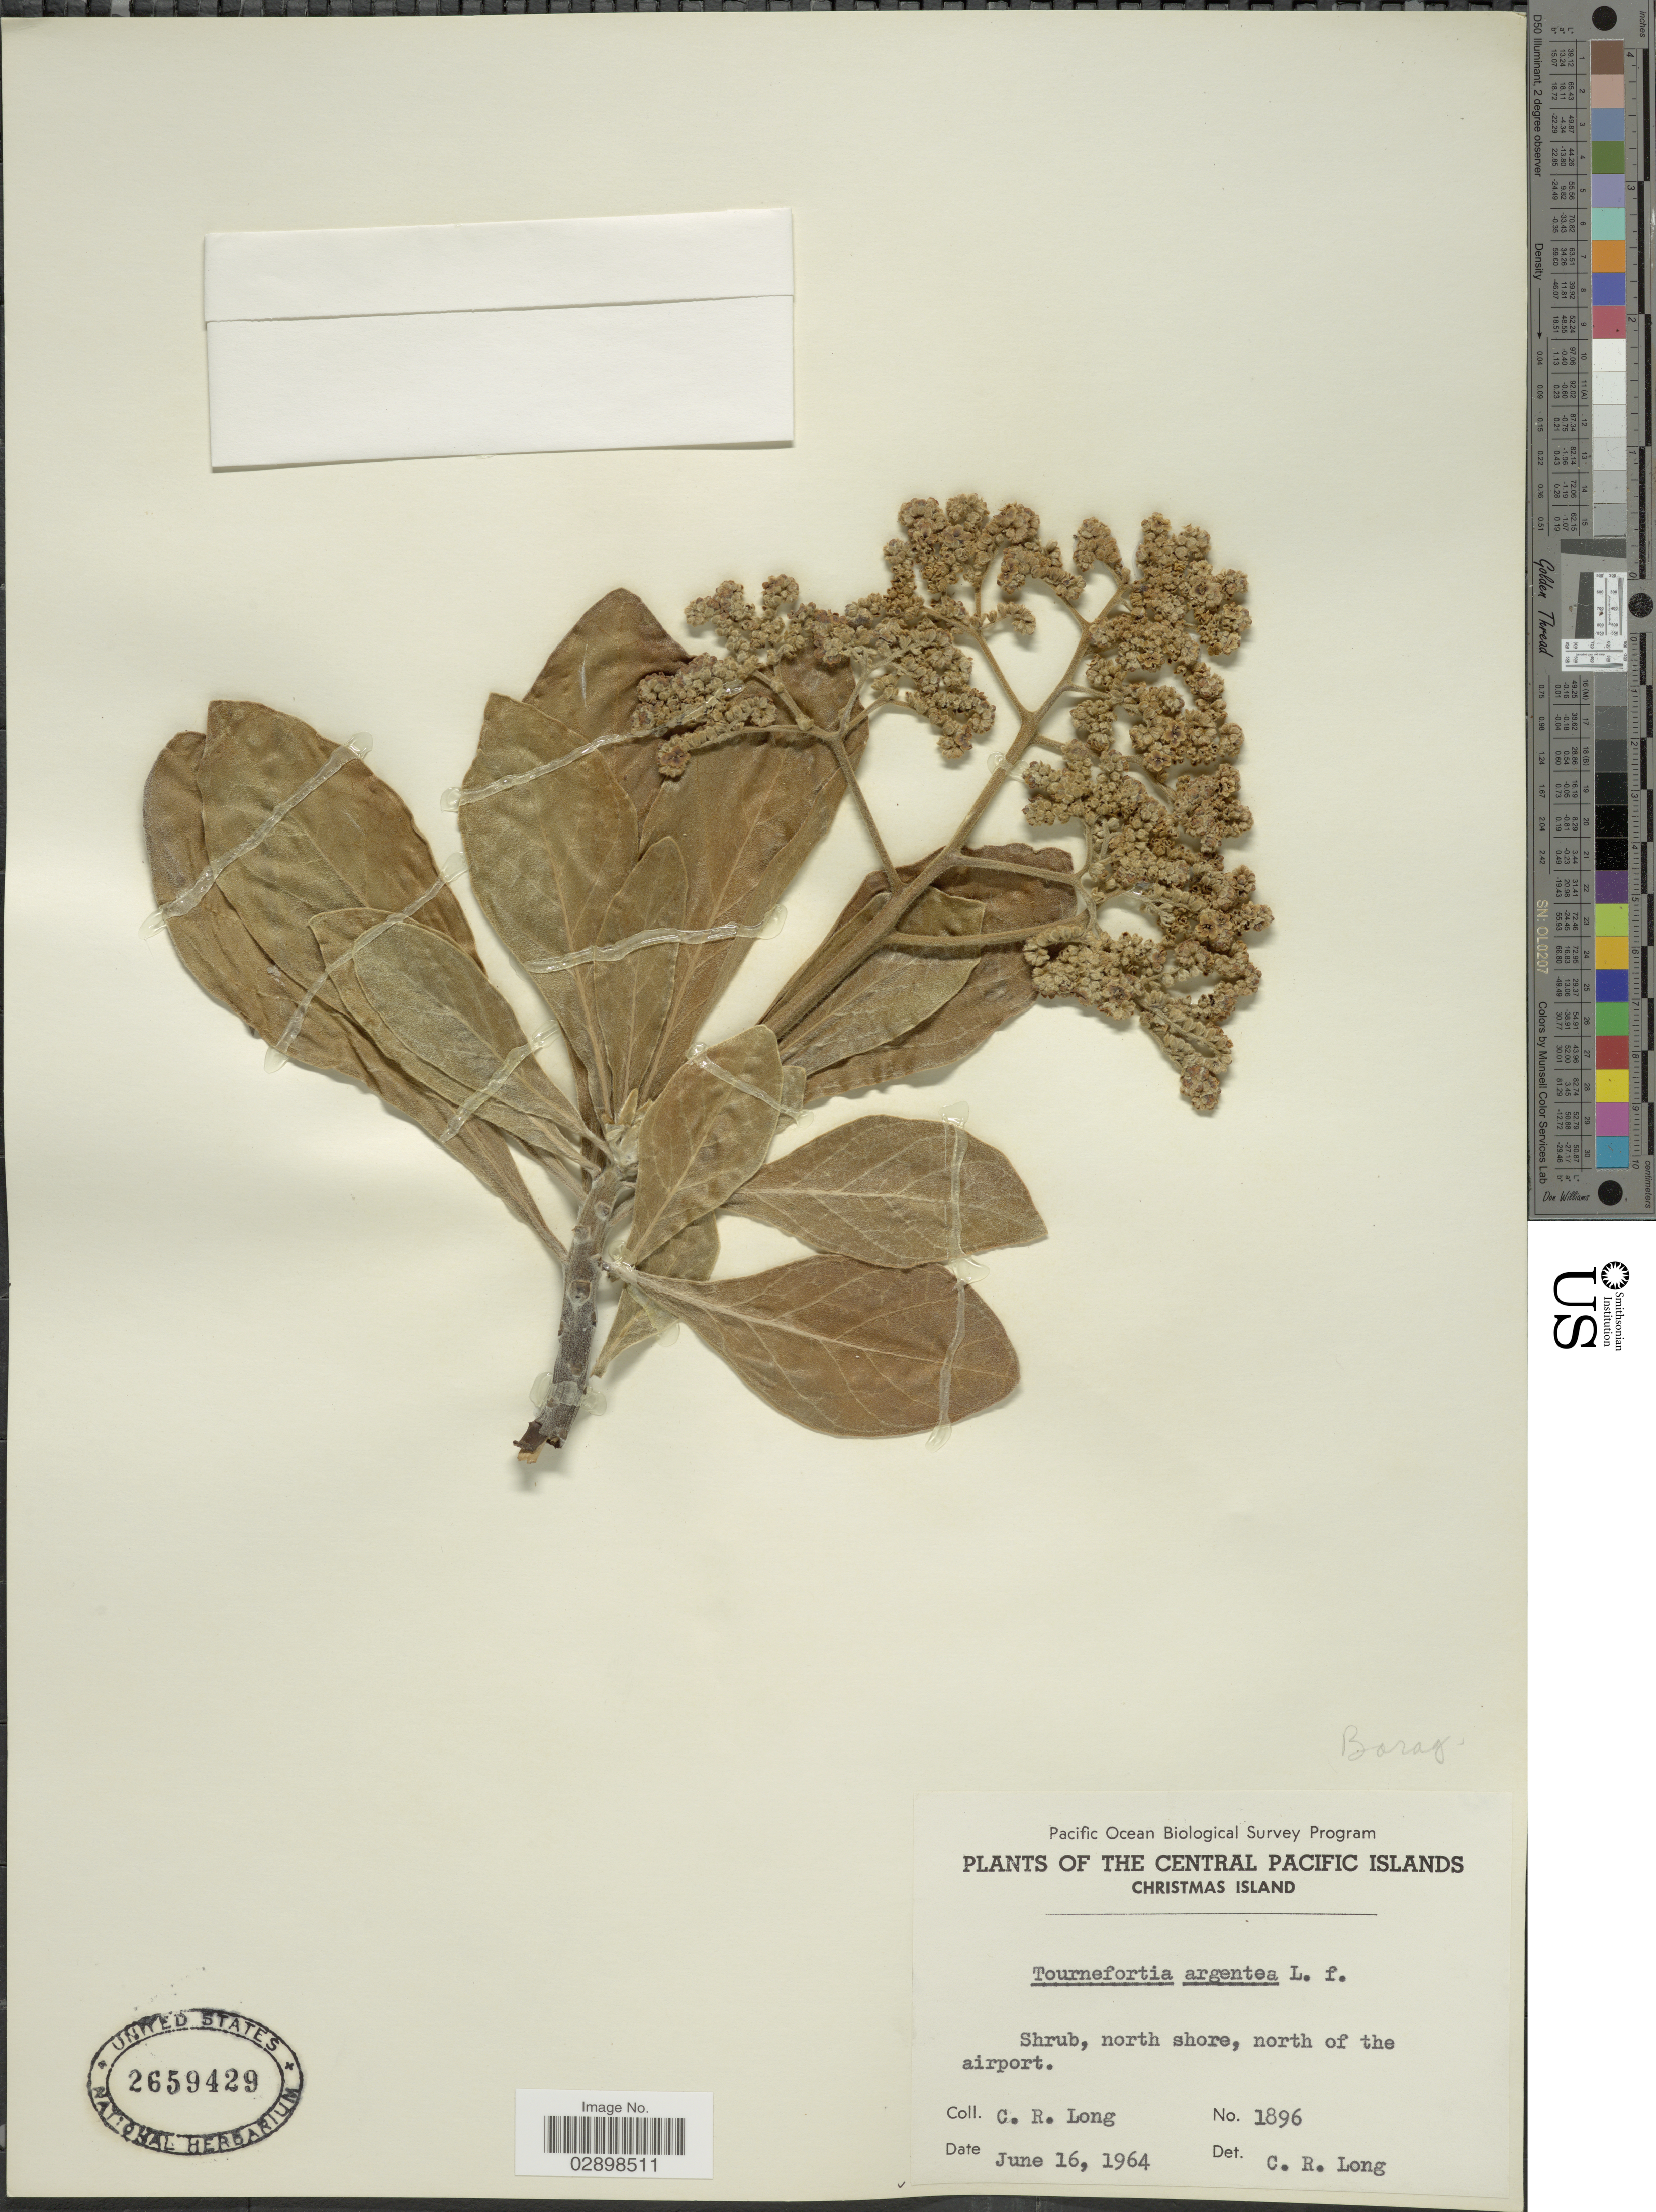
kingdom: Plantae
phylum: Tracheophyta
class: Magnoliopsida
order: Boraginales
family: Heliotropiaceae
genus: Heliotropium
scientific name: Heliotropium arboreum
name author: (Blanco) Mabberley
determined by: Wagner, W. L., (BOT), Smithsonian Institution - National Museum of Natural History (UNITED STATES)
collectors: C. R. Long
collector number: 1896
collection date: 1964-06-16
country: Kiribati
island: Kiritimati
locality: Central Pacific Islands. Christmas Island. North of the airport.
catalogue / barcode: US 2659429